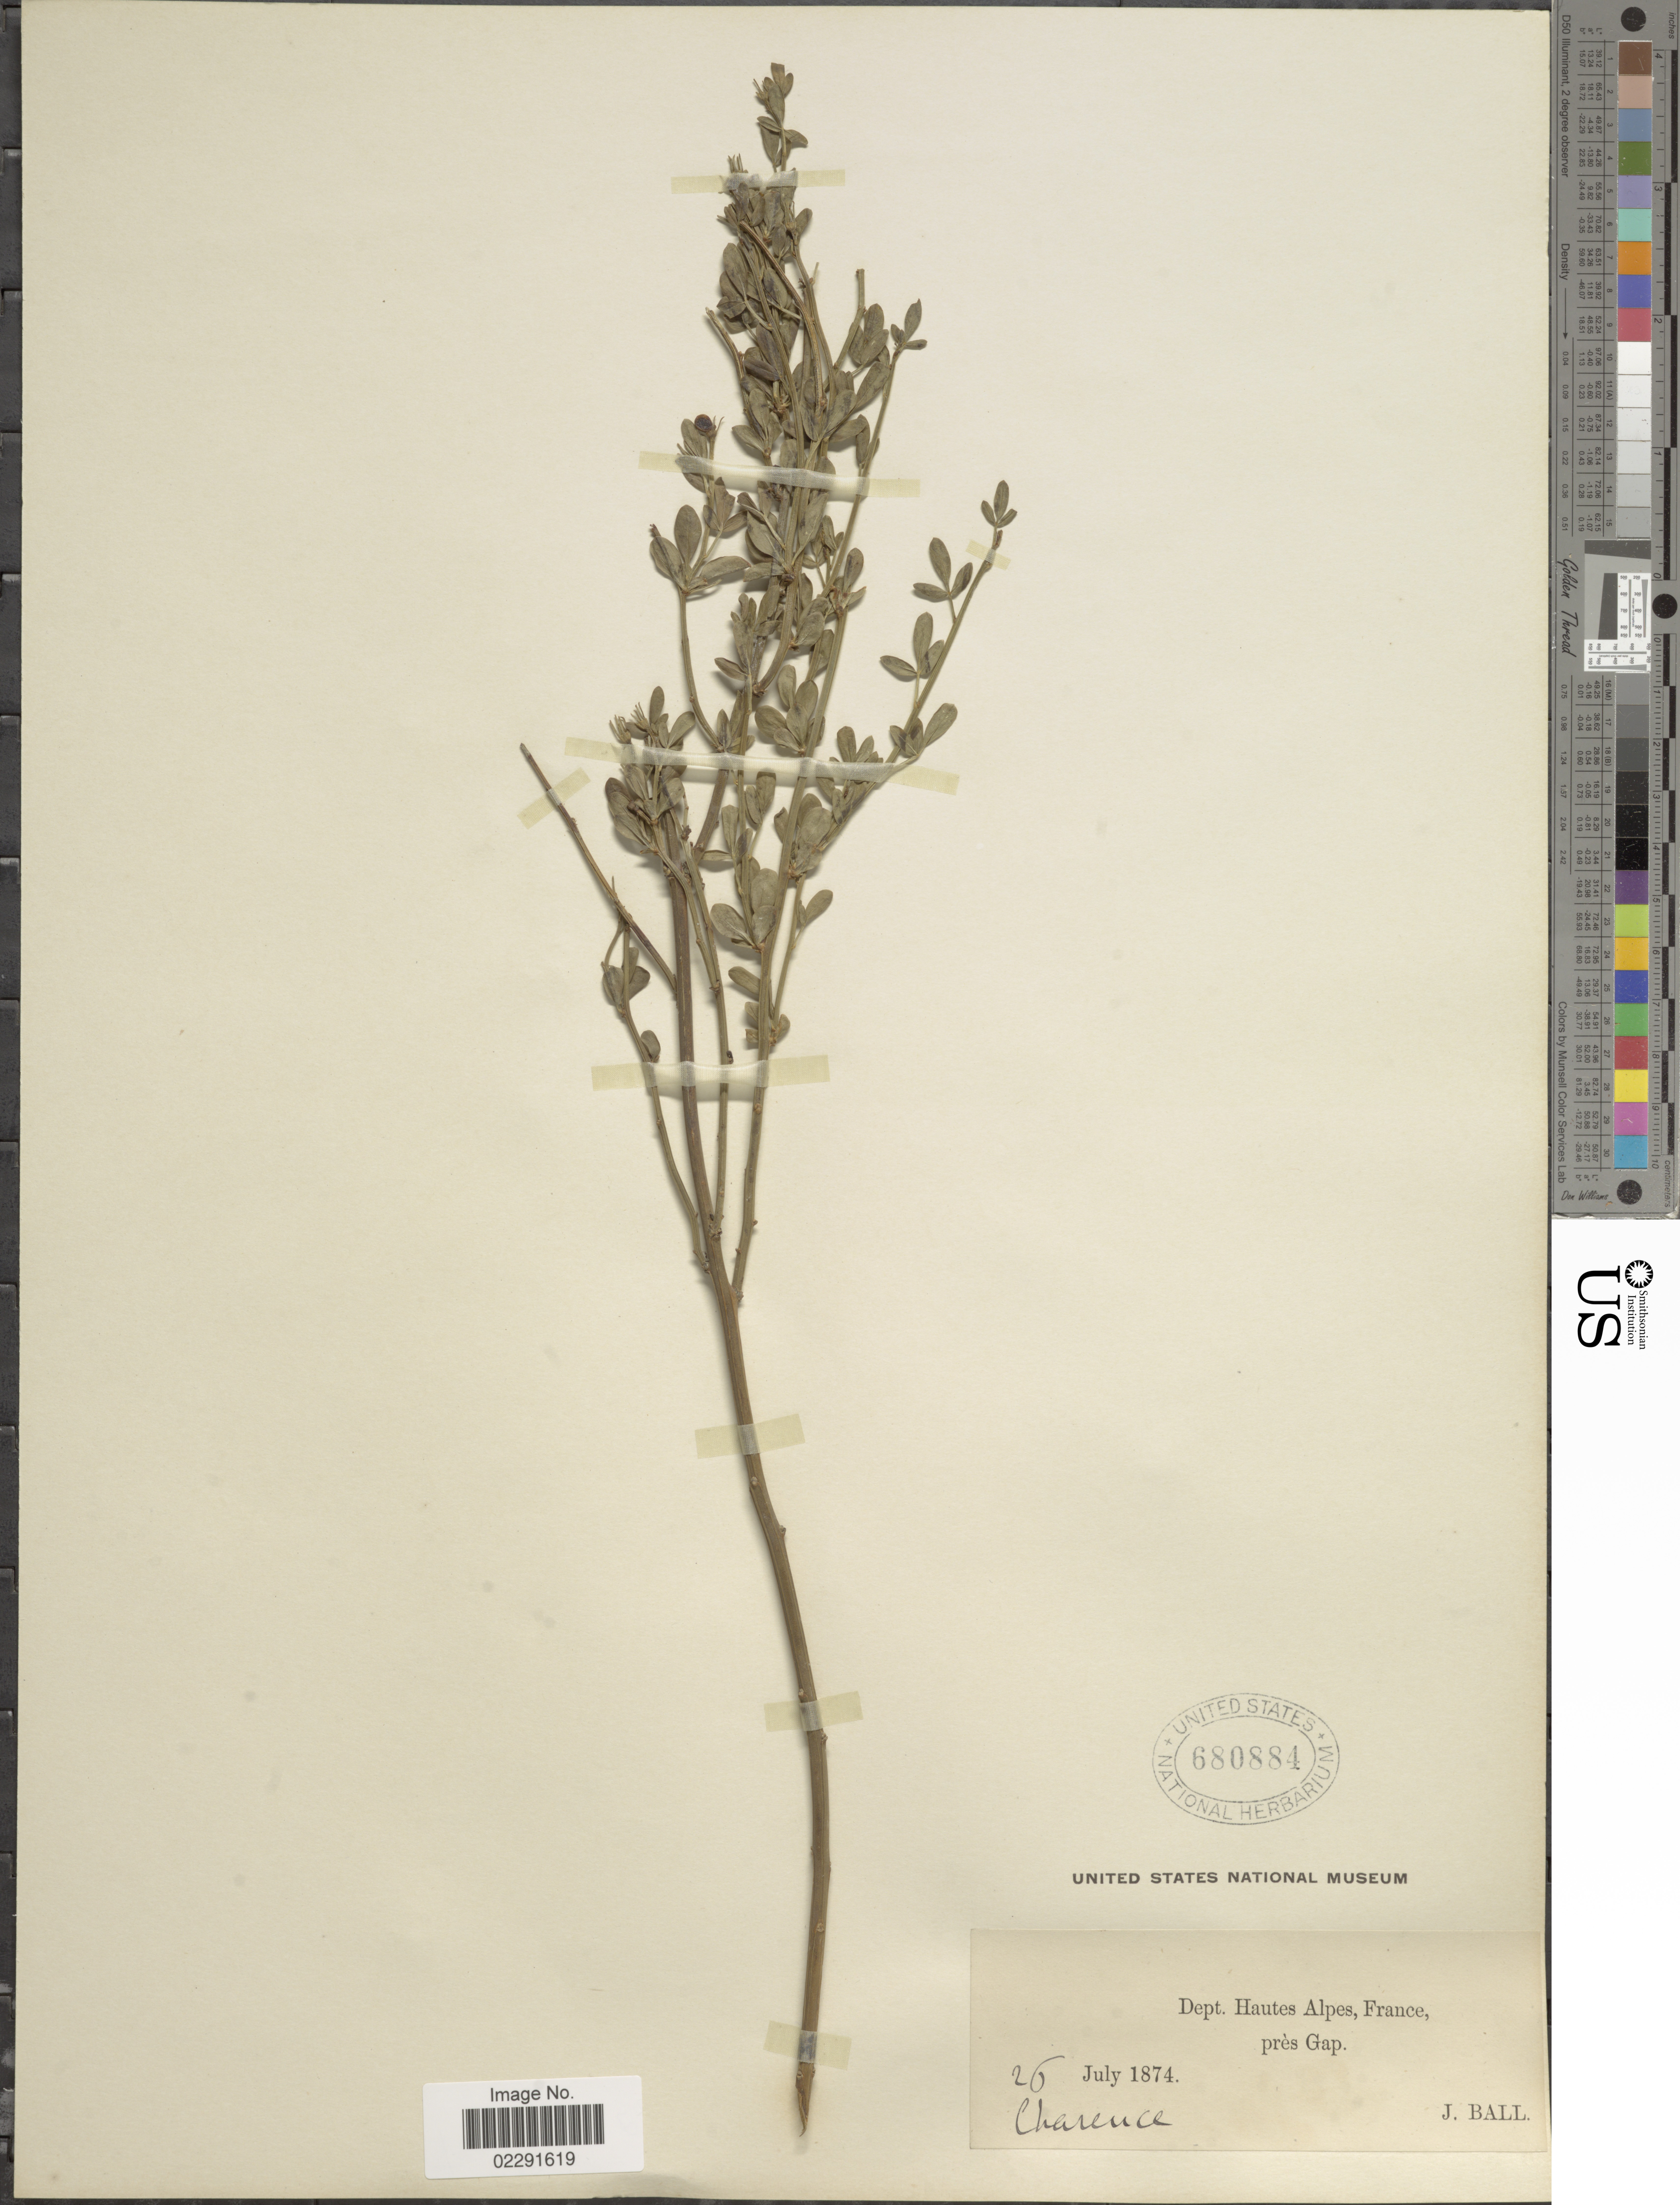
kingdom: Plantae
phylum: Tracheophyta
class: Magnoliopsida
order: Fabales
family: Fabaceae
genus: Cytisus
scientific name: Cytisus sp.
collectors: J. Ball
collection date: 1874-07-26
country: France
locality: Dept. Hautes Alpes, pres Gap.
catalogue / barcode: US 680884